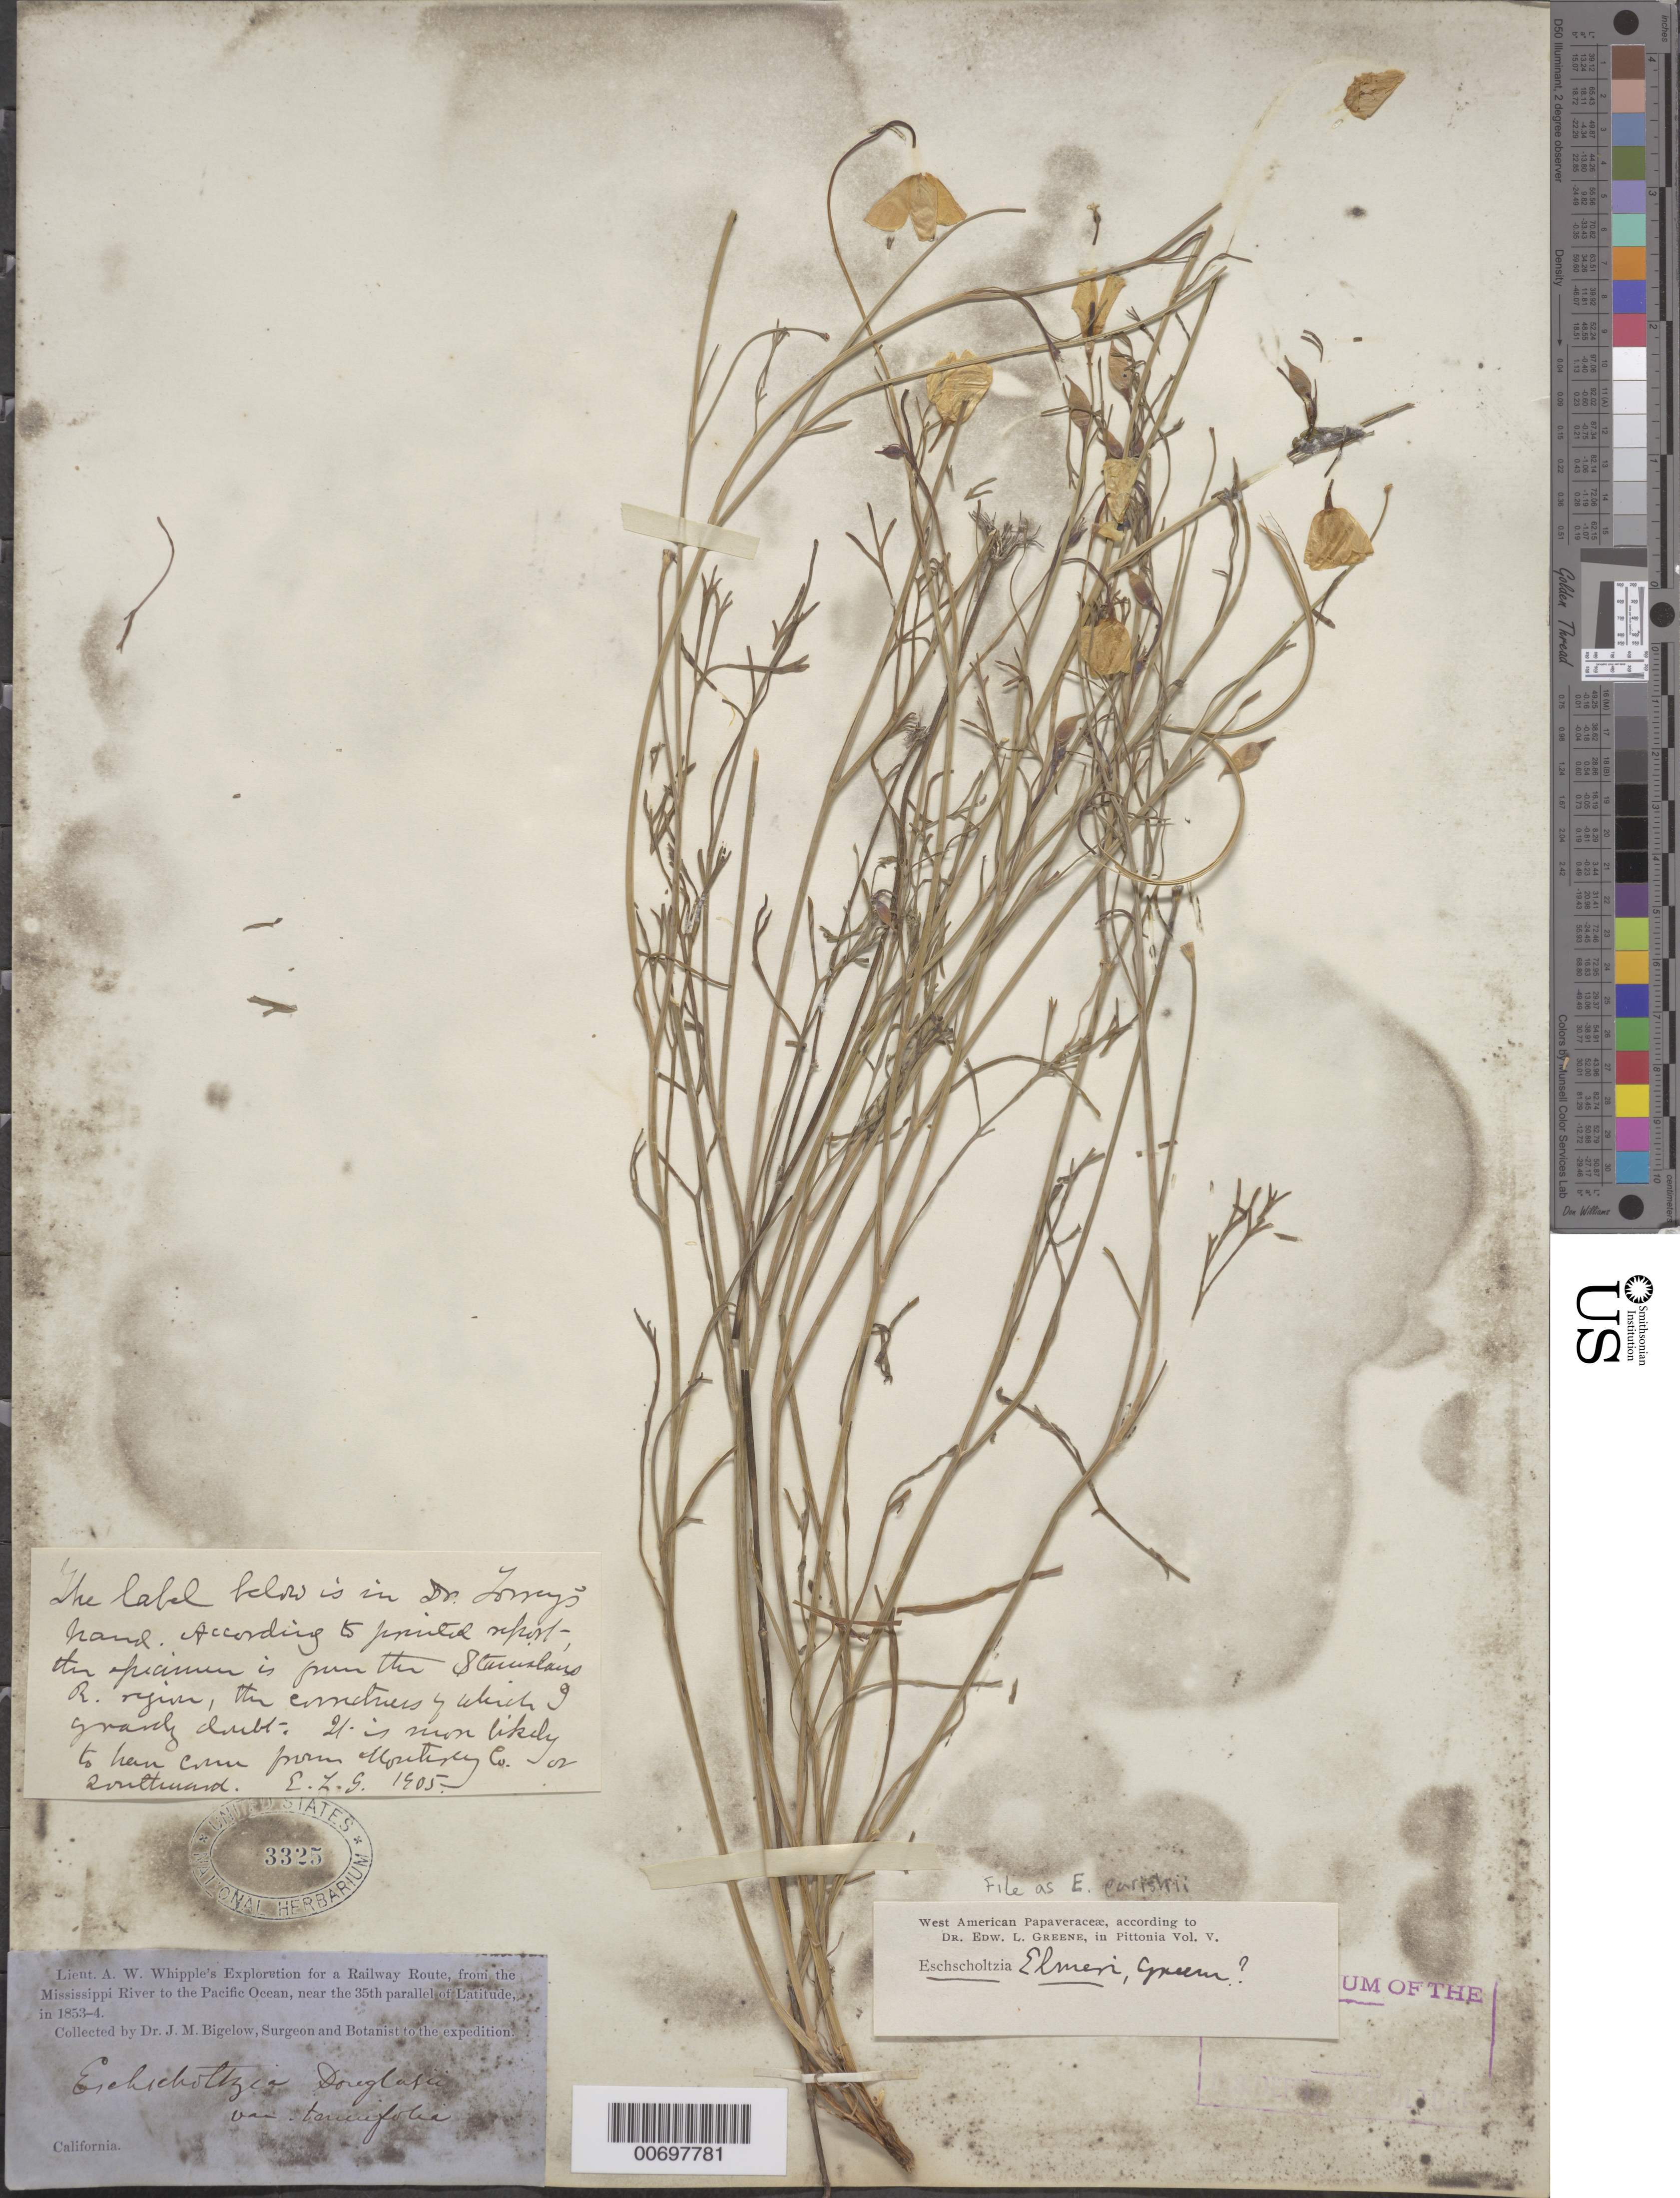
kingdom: Plantae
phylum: Tracheophyta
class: Magnoliopsida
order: Ranunculales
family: Papaveraceae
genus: Eschscholzia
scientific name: Eschscholzia parishii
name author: Greene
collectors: J. M. Bigelow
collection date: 1853/1854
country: United States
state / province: California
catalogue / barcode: US 3325